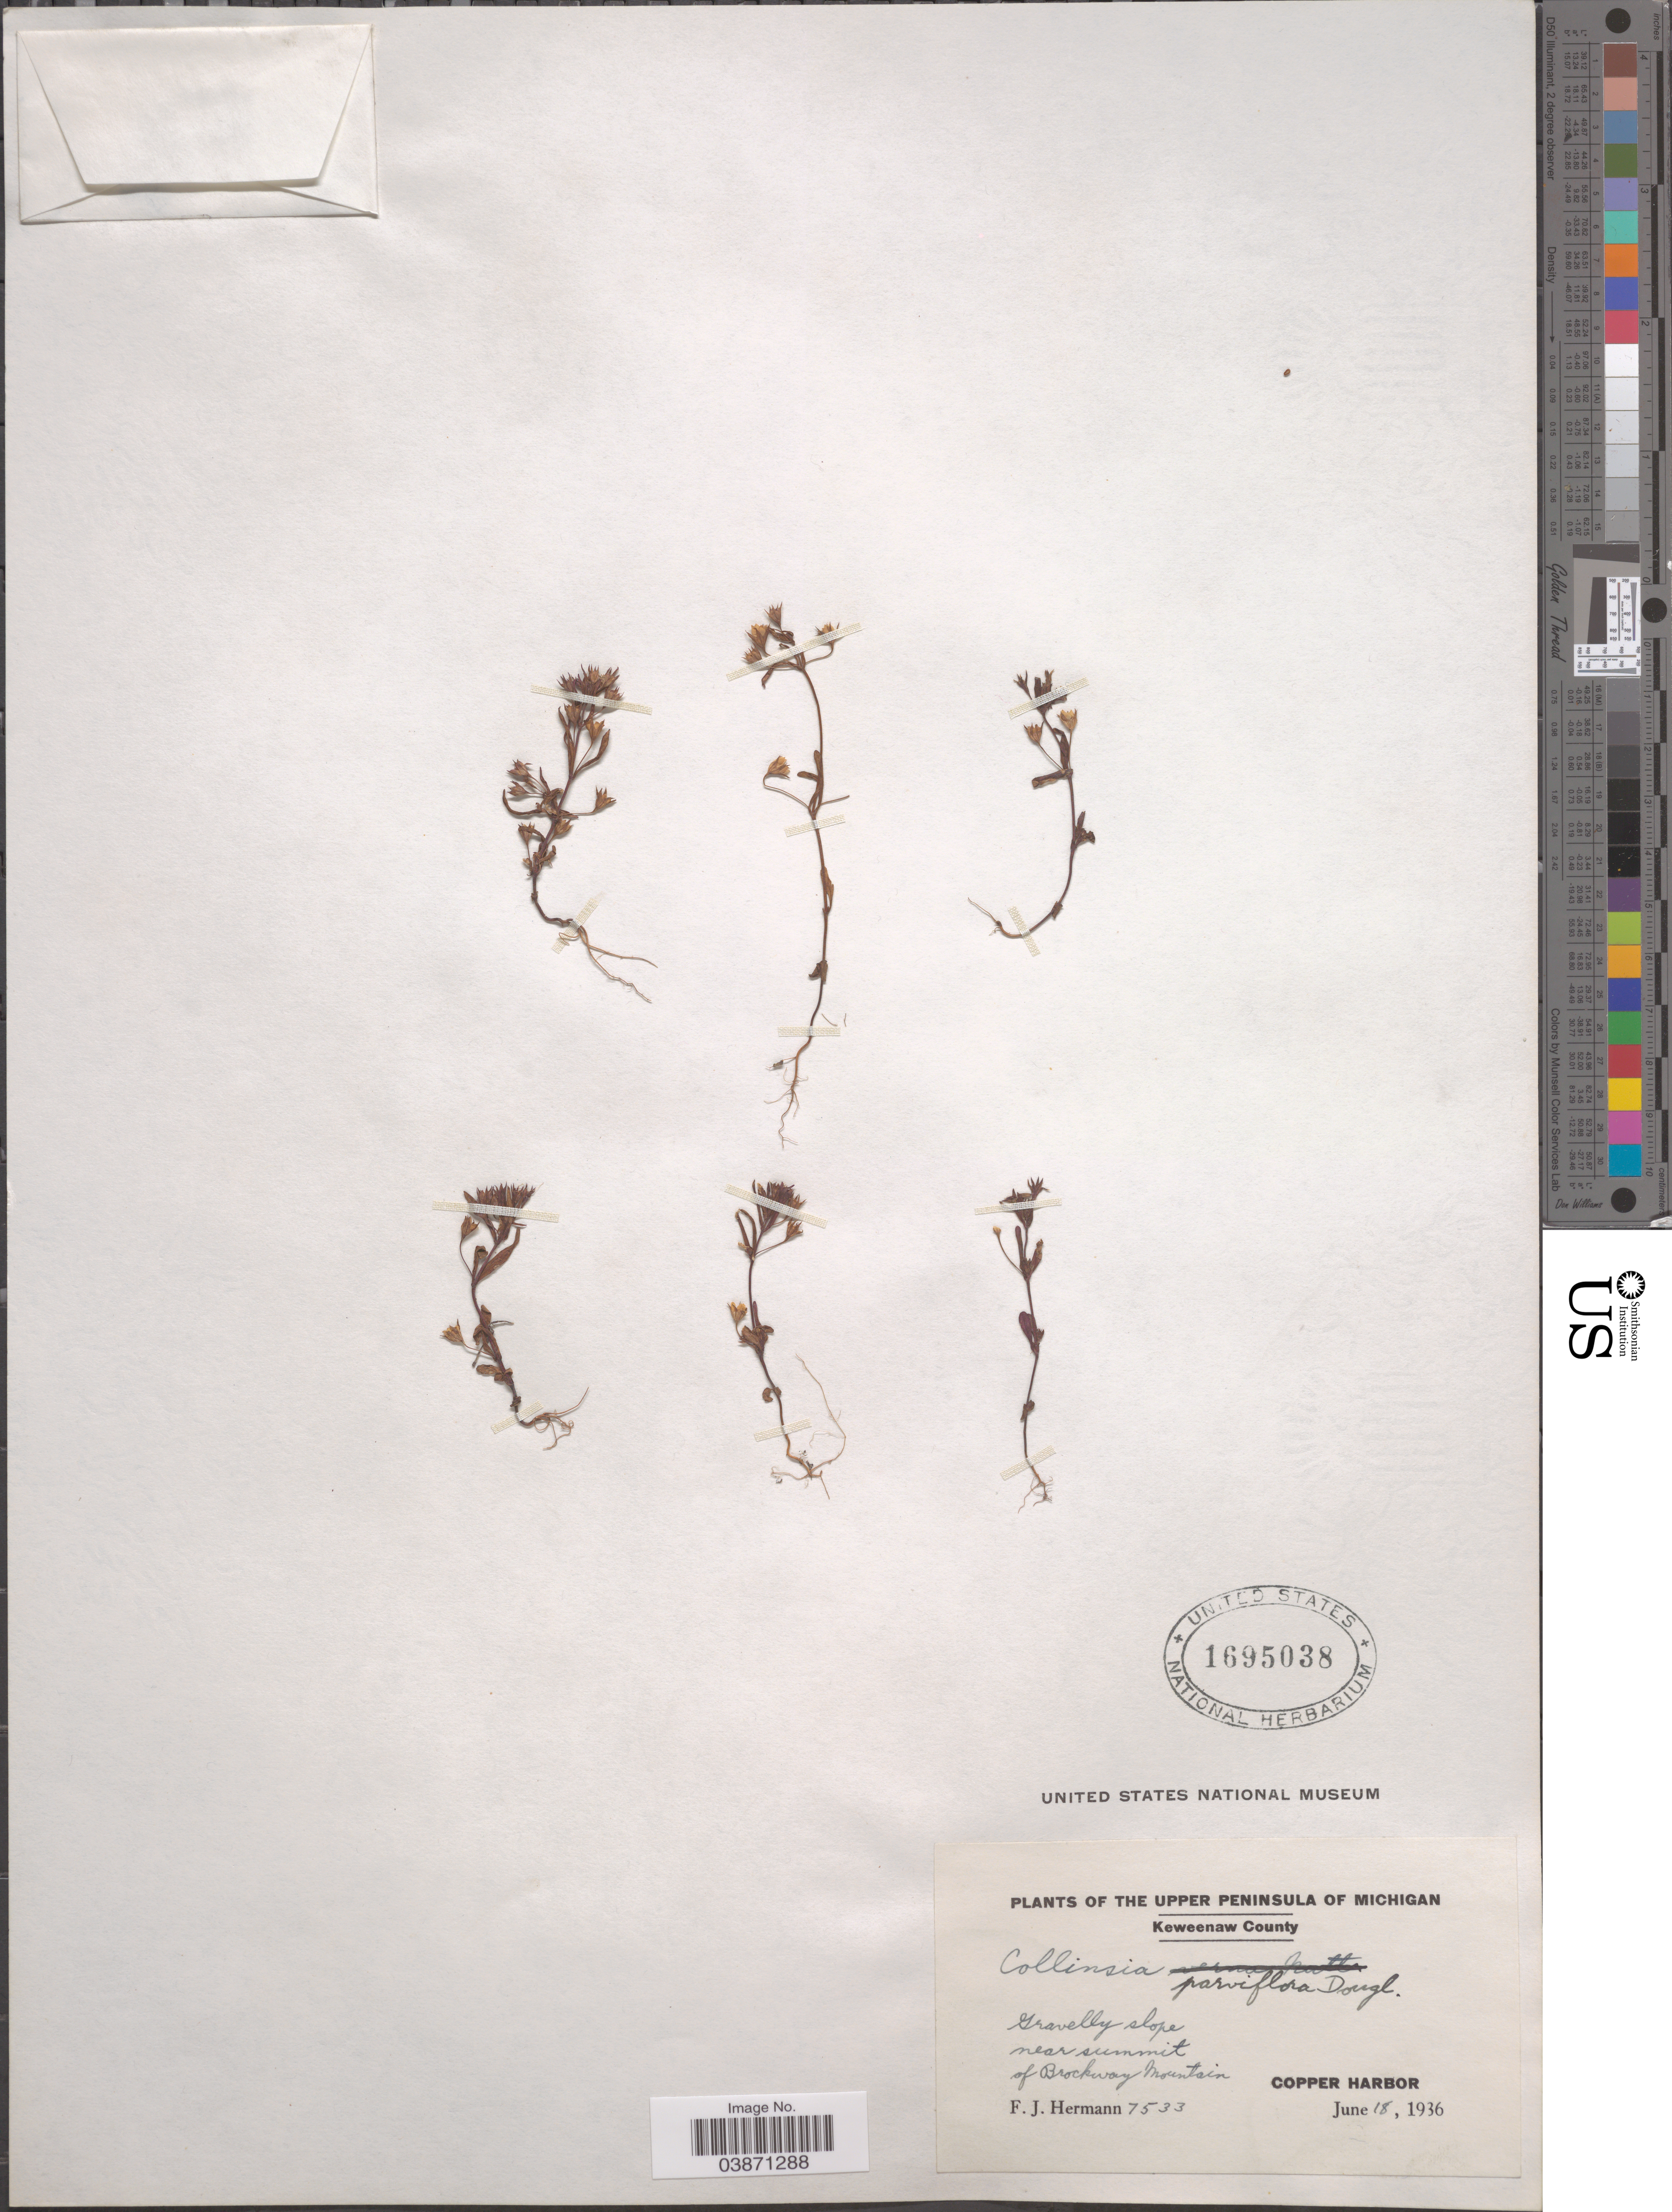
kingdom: Plantae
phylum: Tracheophyta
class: Magnoliopsida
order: Lamiales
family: Plantaginaceae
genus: Collinsia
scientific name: Collinsia parviflora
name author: Douglas ex Lindl.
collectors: F. J. Hermann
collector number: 7533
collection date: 1936-06-18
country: United States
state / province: Michigan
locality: The Upper Peninsula of Michigan. Keweenaw County. Gravelly slope near summit of Brockway Mountain. Copper Harbor.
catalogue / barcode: US 1695038